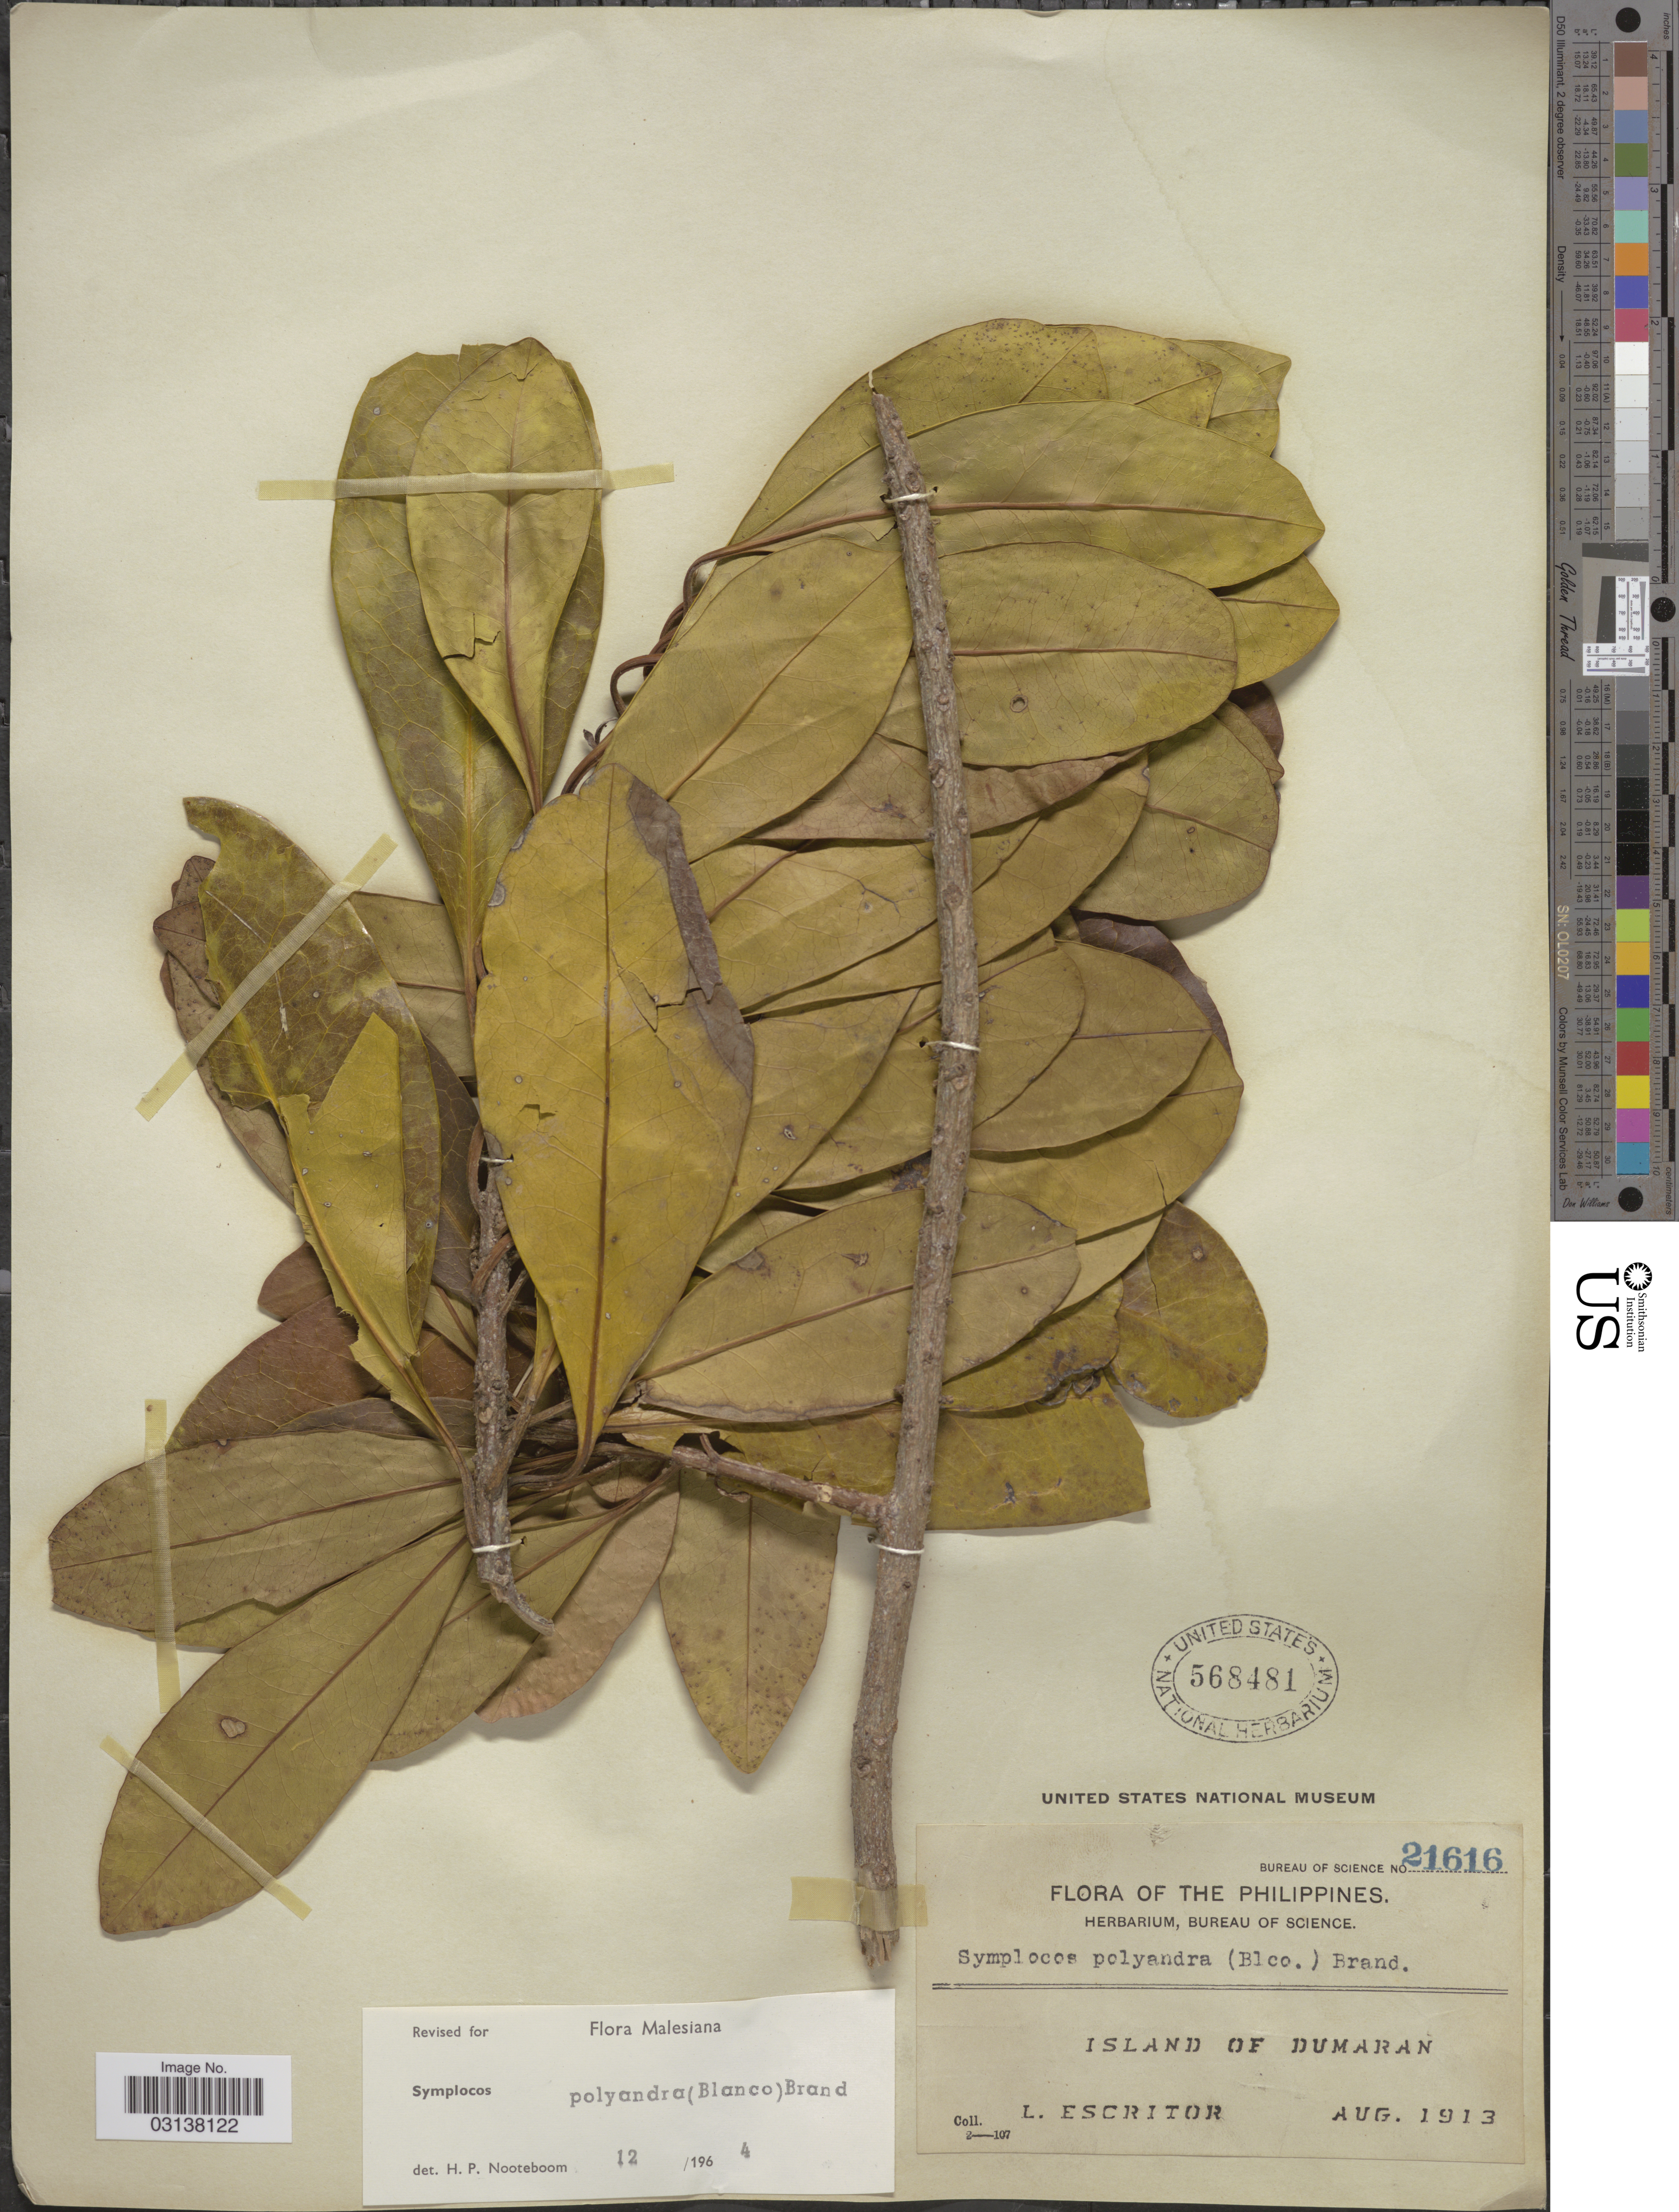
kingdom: Plantae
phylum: Tracheophyta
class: Magnoliopsida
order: Ericales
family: Symplocaceae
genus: Symplocos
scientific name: Symplocos polyandra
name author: (Blanco) Brand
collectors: L. Escritor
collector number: Bureau of Science 21616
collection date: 1913-08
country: Philippines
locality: The Philippines. Island of Dumaran.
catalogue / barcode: US 568481